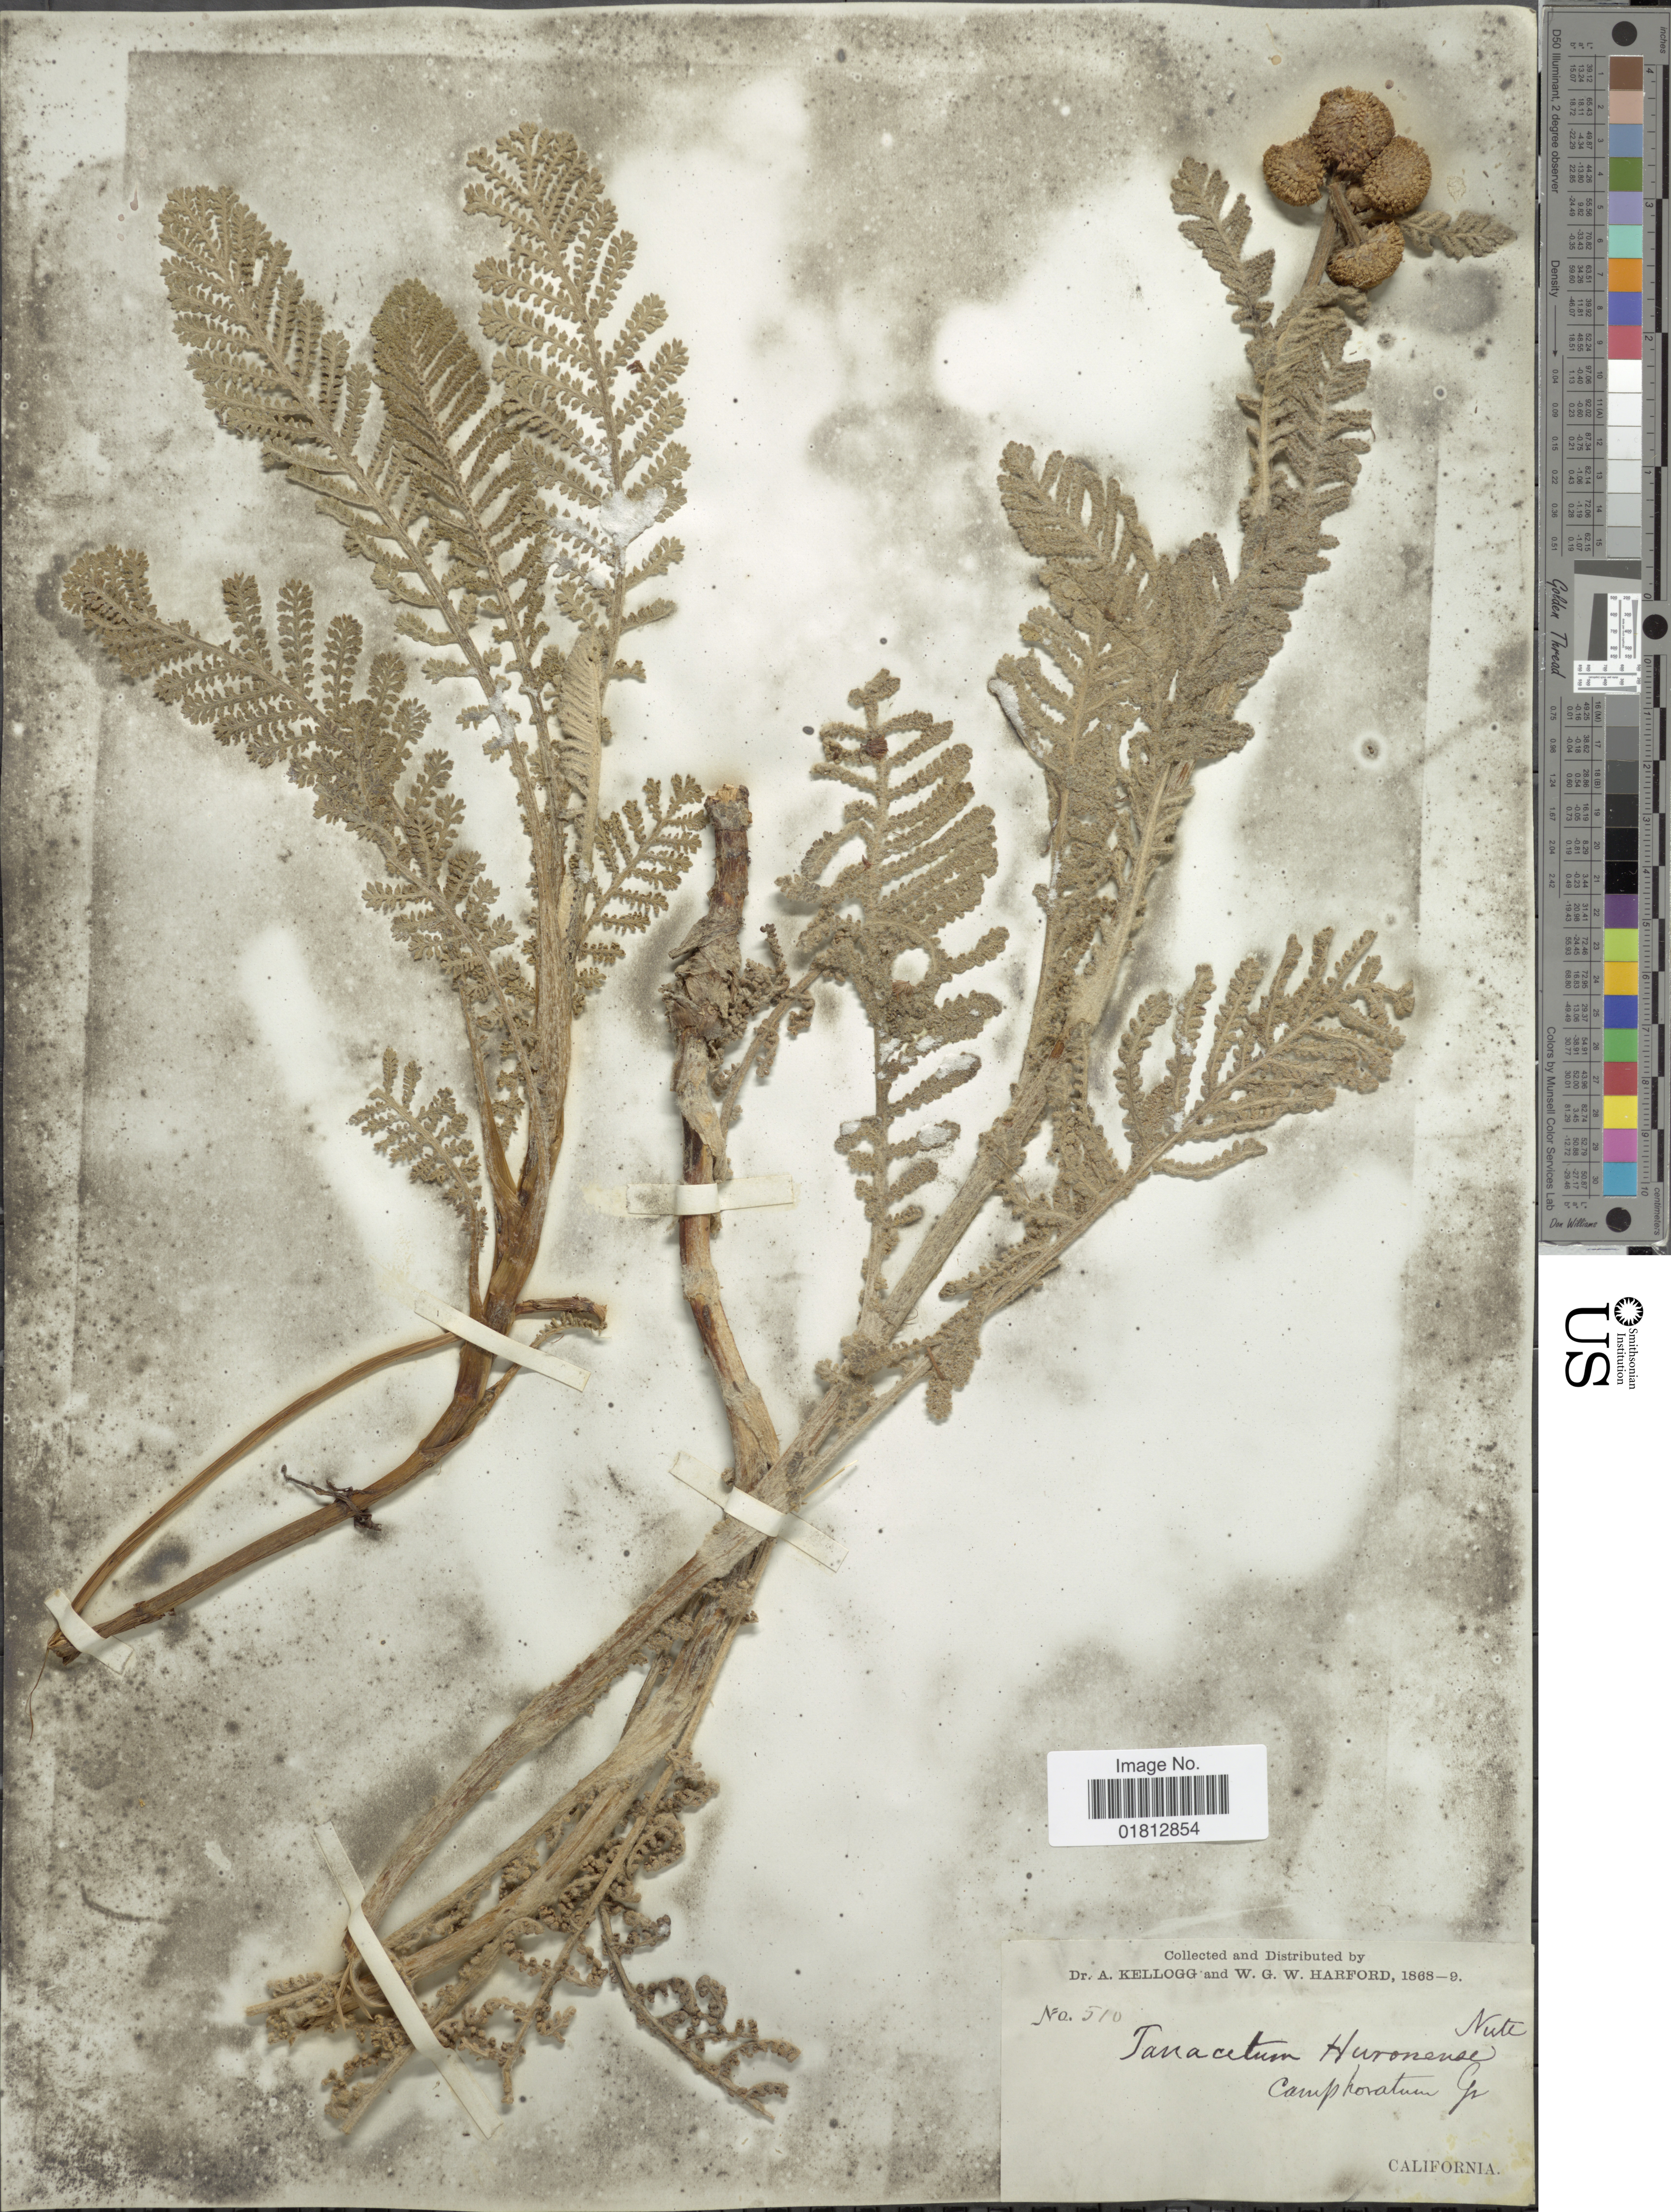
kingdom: Plantae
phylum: Tracheophyta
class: Magnoliopsida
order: Asterales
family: Asteraceae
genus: Tanacetum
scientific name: Tanacetum camphoratum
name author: Less.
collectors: A. Kellogg & W. G. W. Harford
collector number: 510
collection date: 1868/1869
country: United States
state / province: California